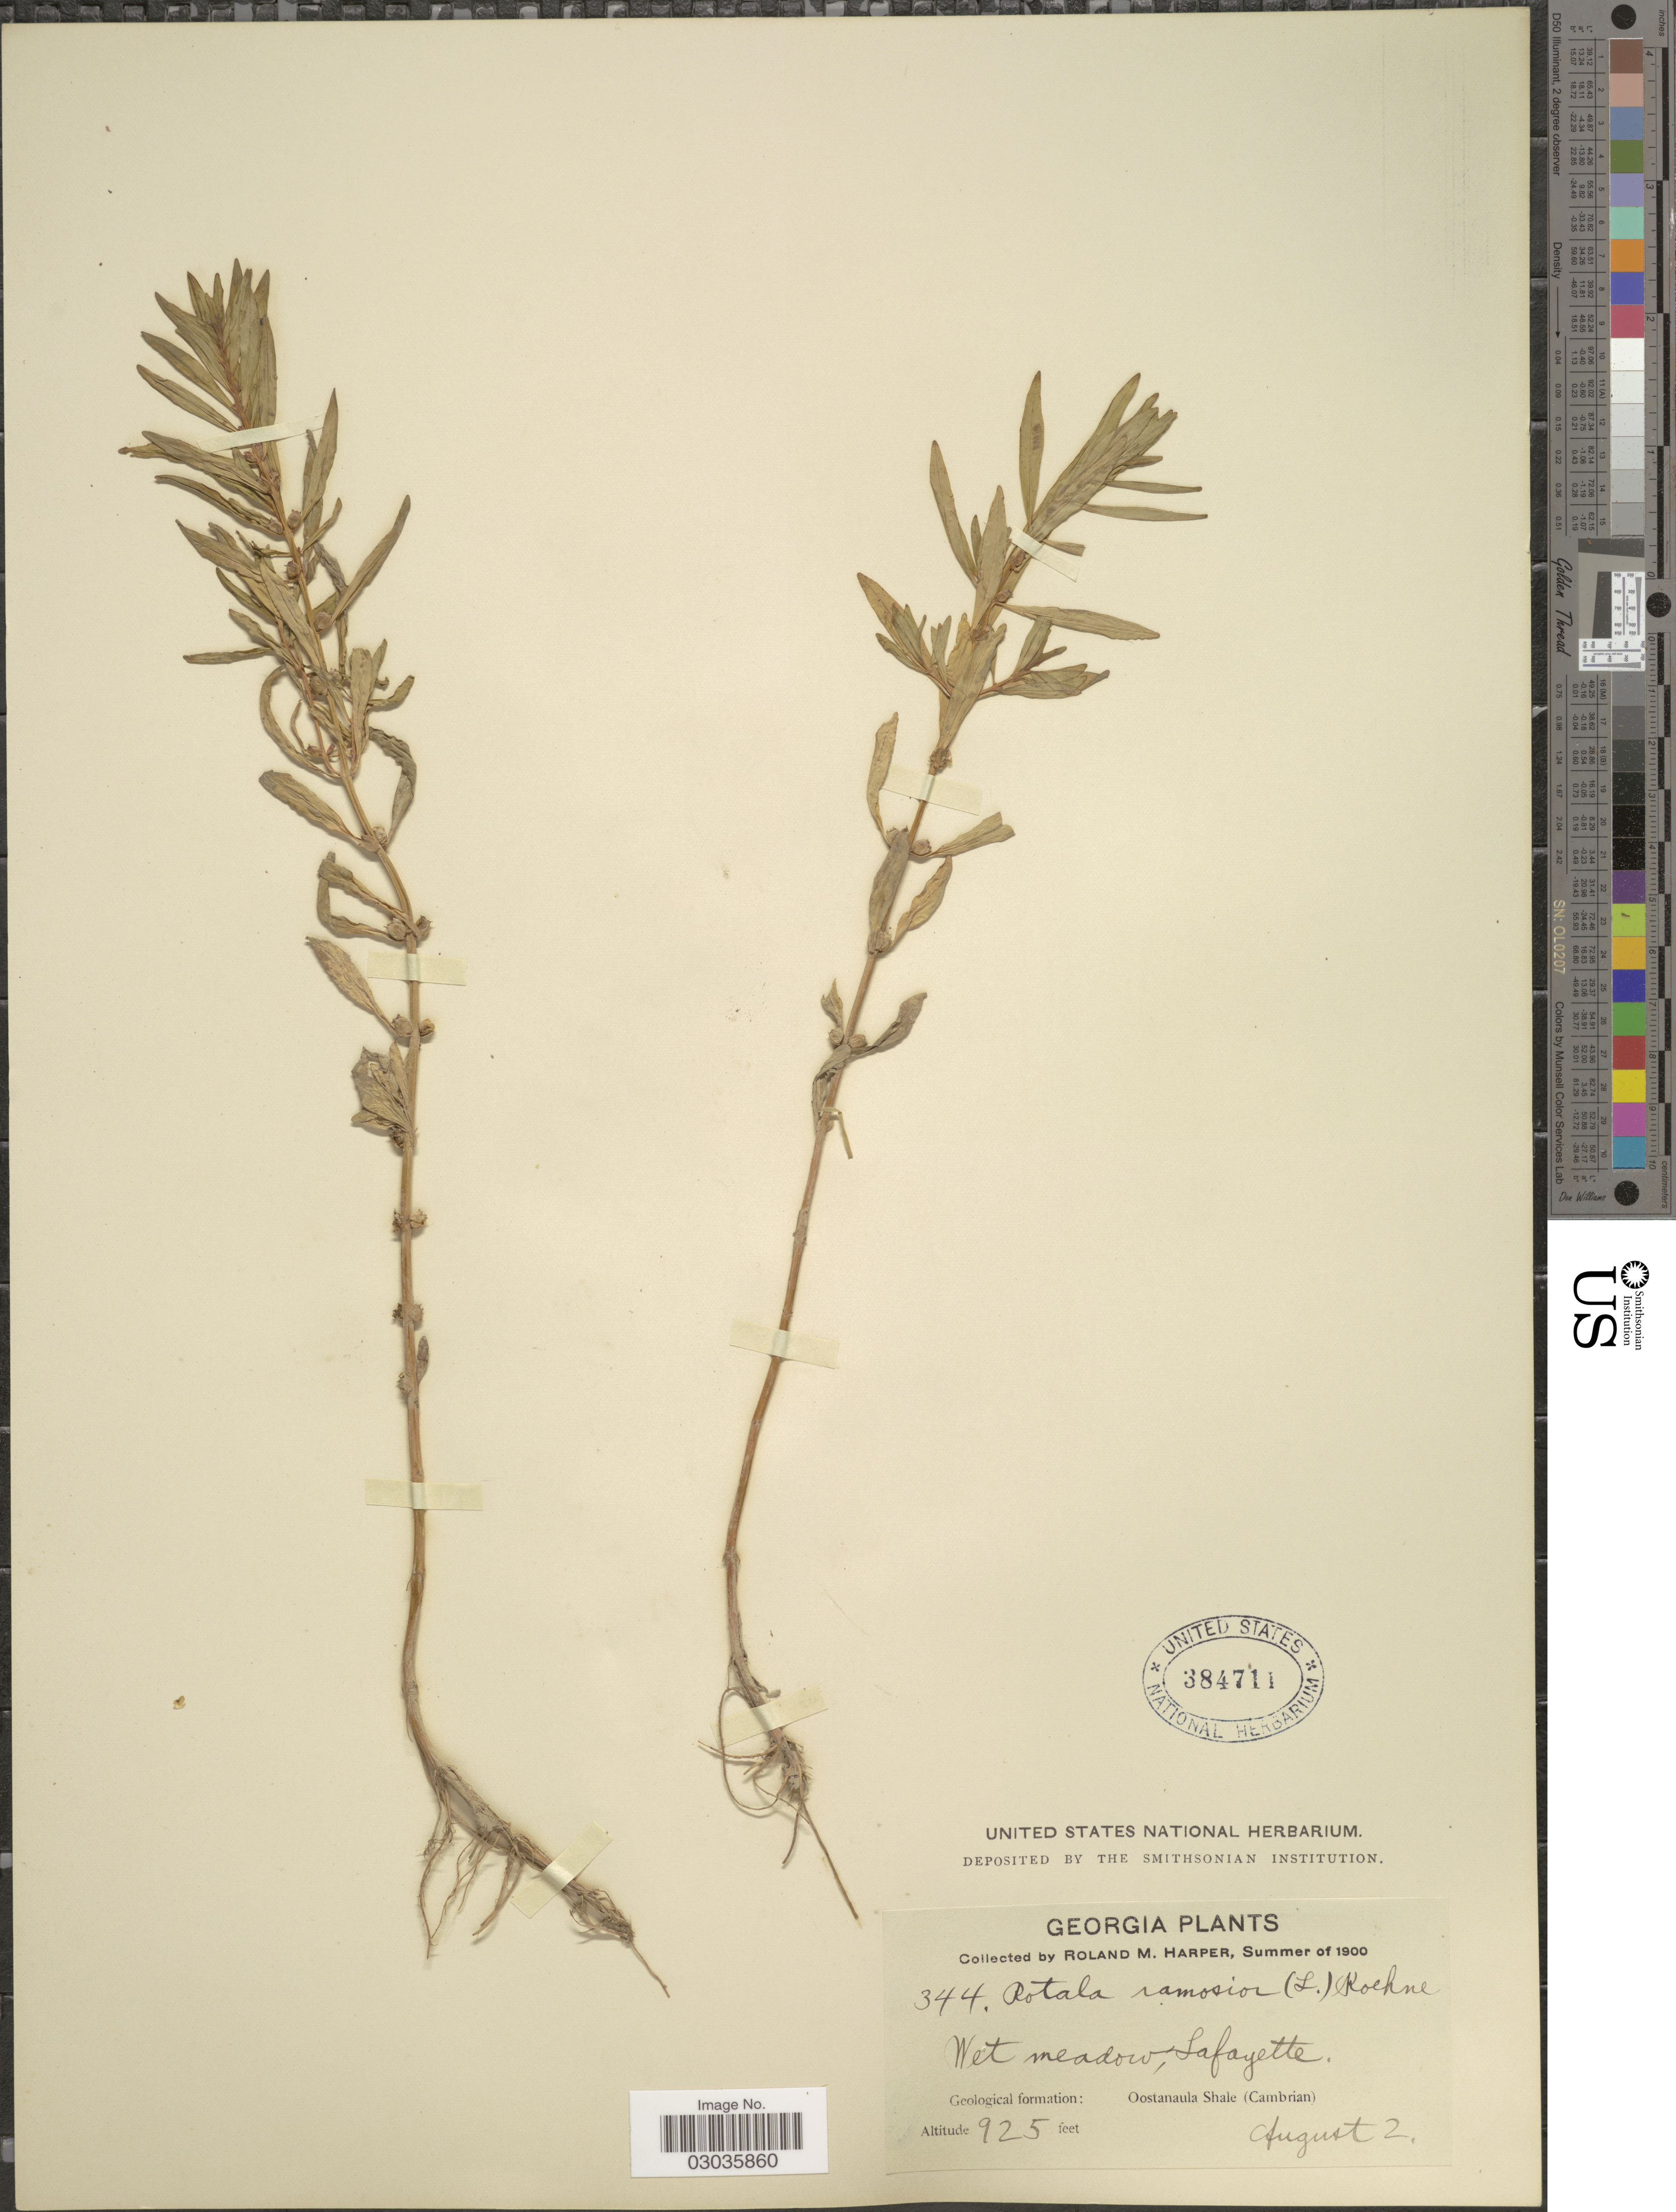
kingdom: Plantae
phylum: Tracheophyta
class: Magnoliopsida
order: Myrtales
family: Lythraceae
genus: Rotala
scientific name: Rotala ramosior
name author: (L.) Koehne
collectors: R. M. Harper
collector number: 344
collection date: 1900-08-02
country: United States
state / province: Georgia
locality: Lafayette. Geological formation: Oostanaula Shale (Cambrian).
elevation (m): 282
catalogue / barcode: US 384711